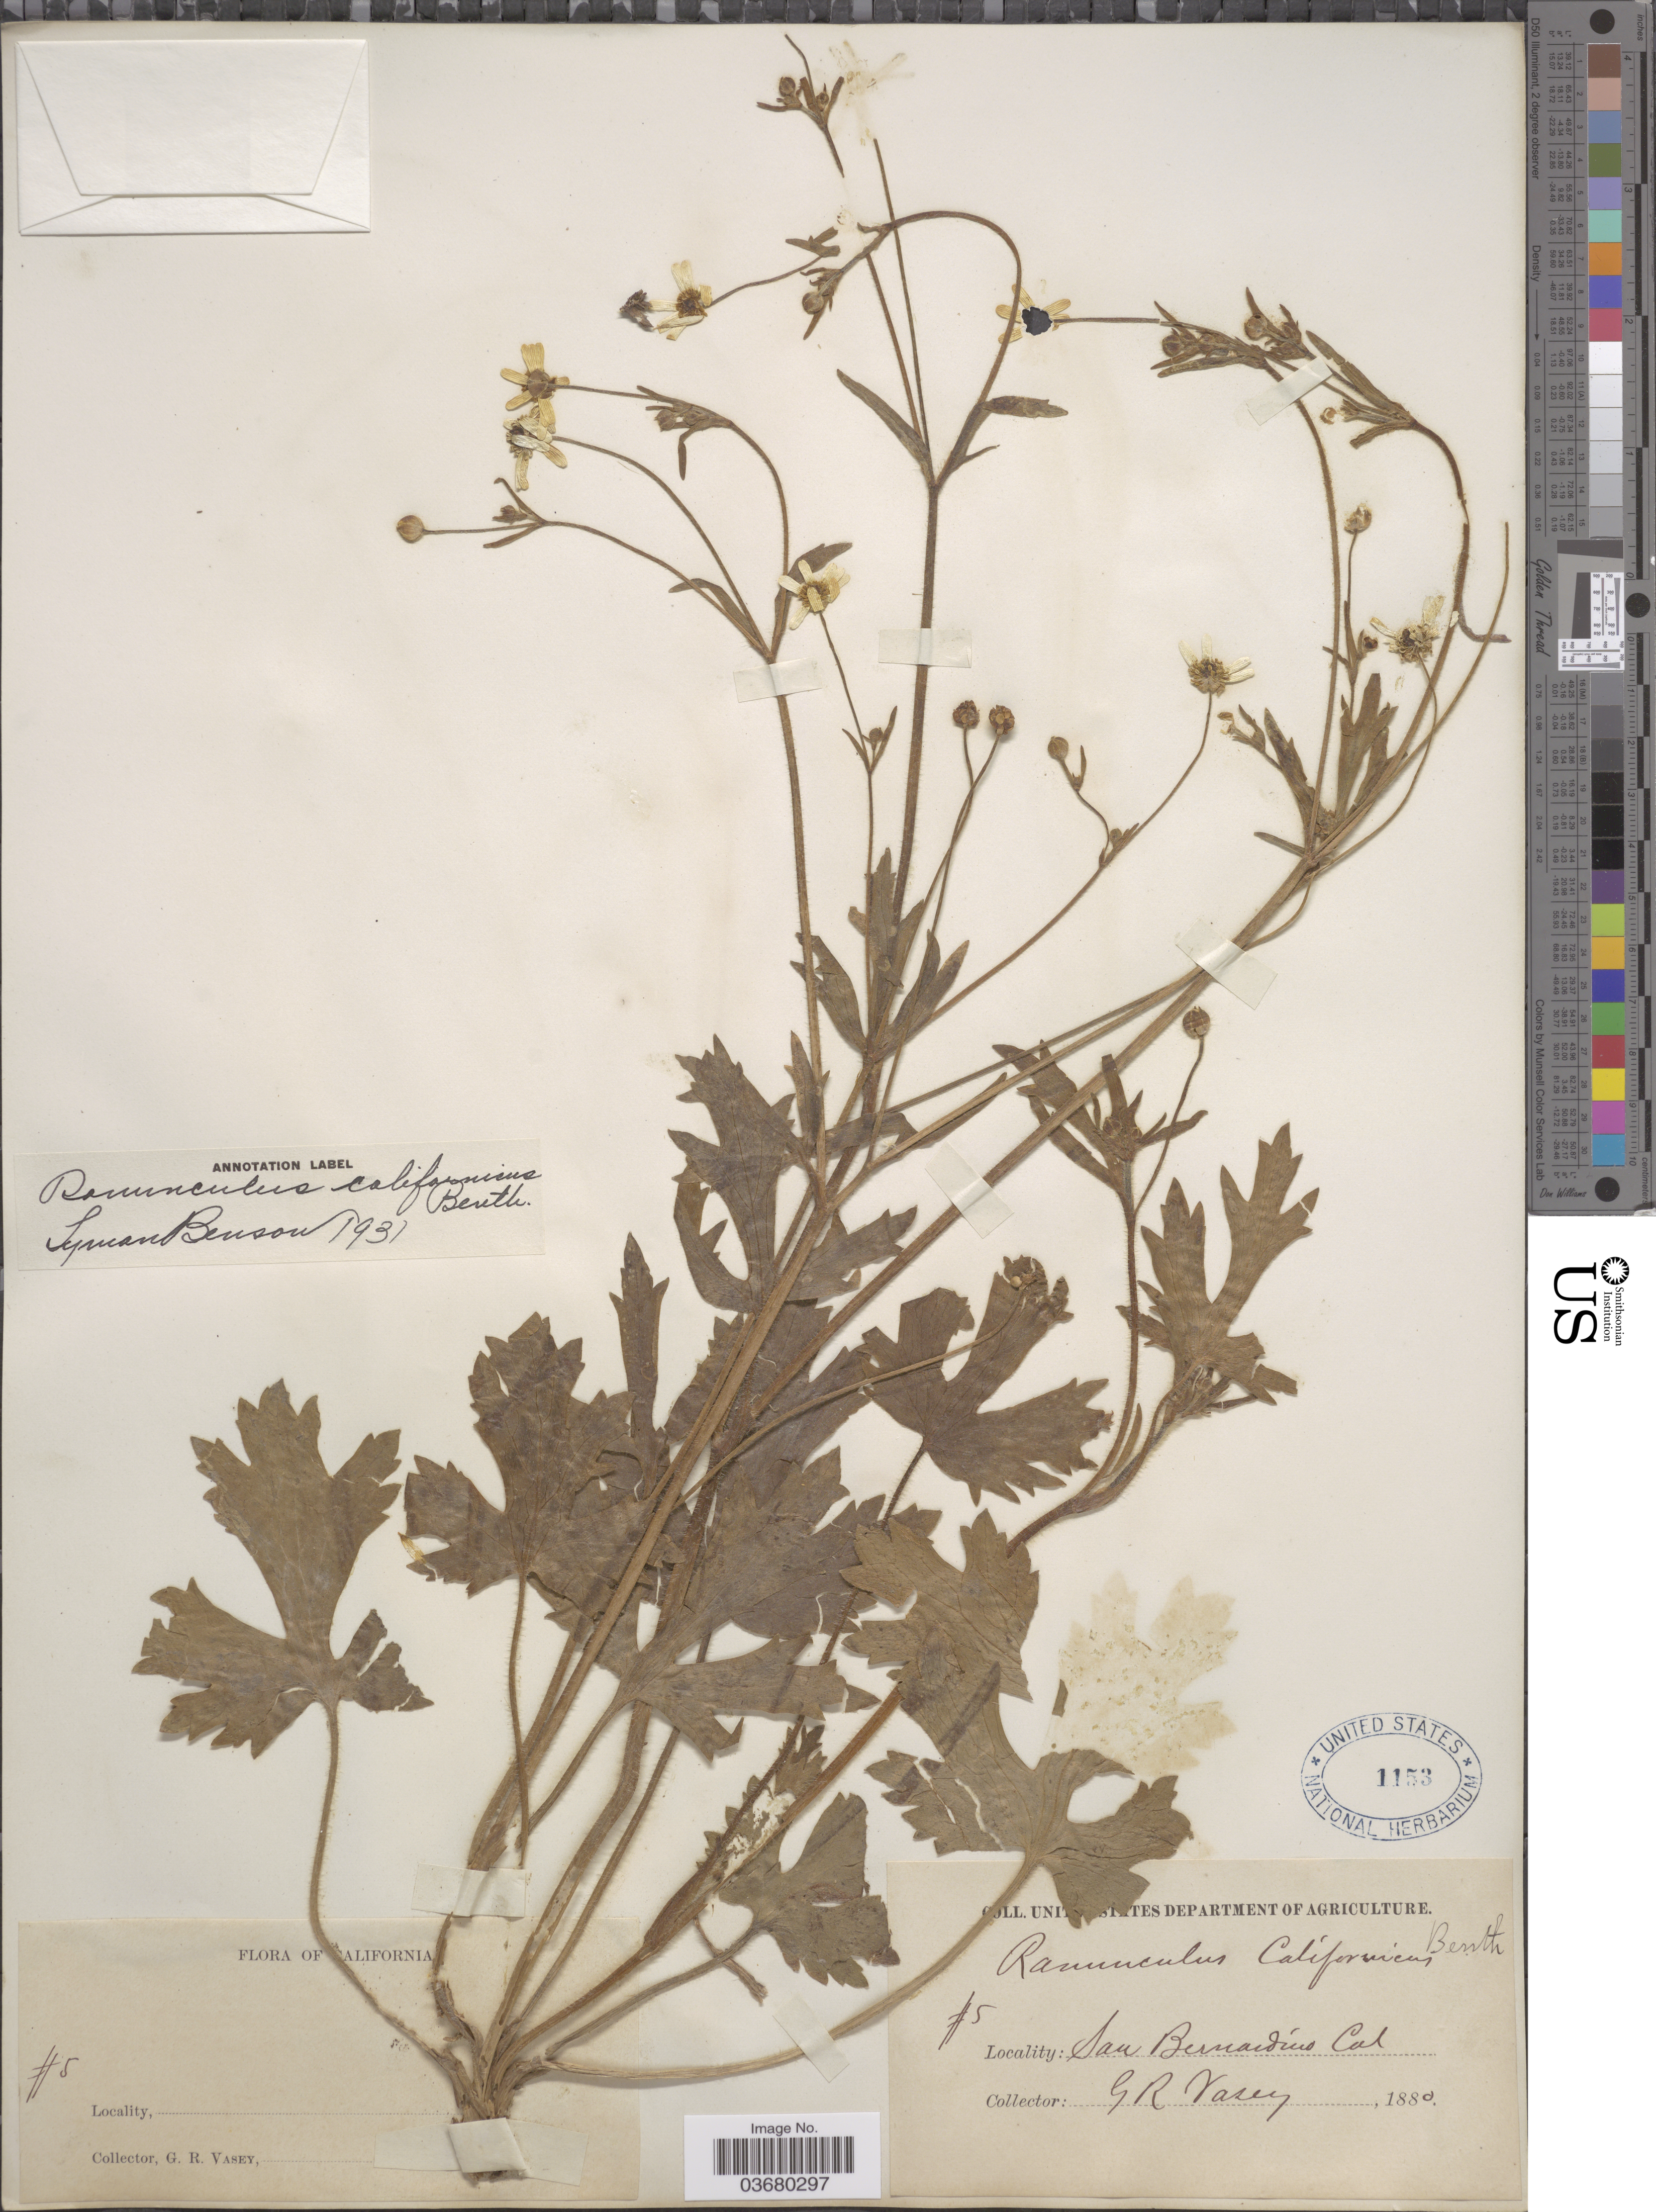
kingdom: Plantae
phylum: Tracheophyta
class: Magnoliopsida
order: Ranunculales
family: Ranunculaceae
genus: Ranunculus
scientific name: Ranunculus californicus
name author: Benth.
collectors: G. R. Vasey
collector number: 5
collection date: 1880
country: United States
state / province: California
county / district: San Bernardino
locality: San Bernardino.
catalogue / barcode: US 1153